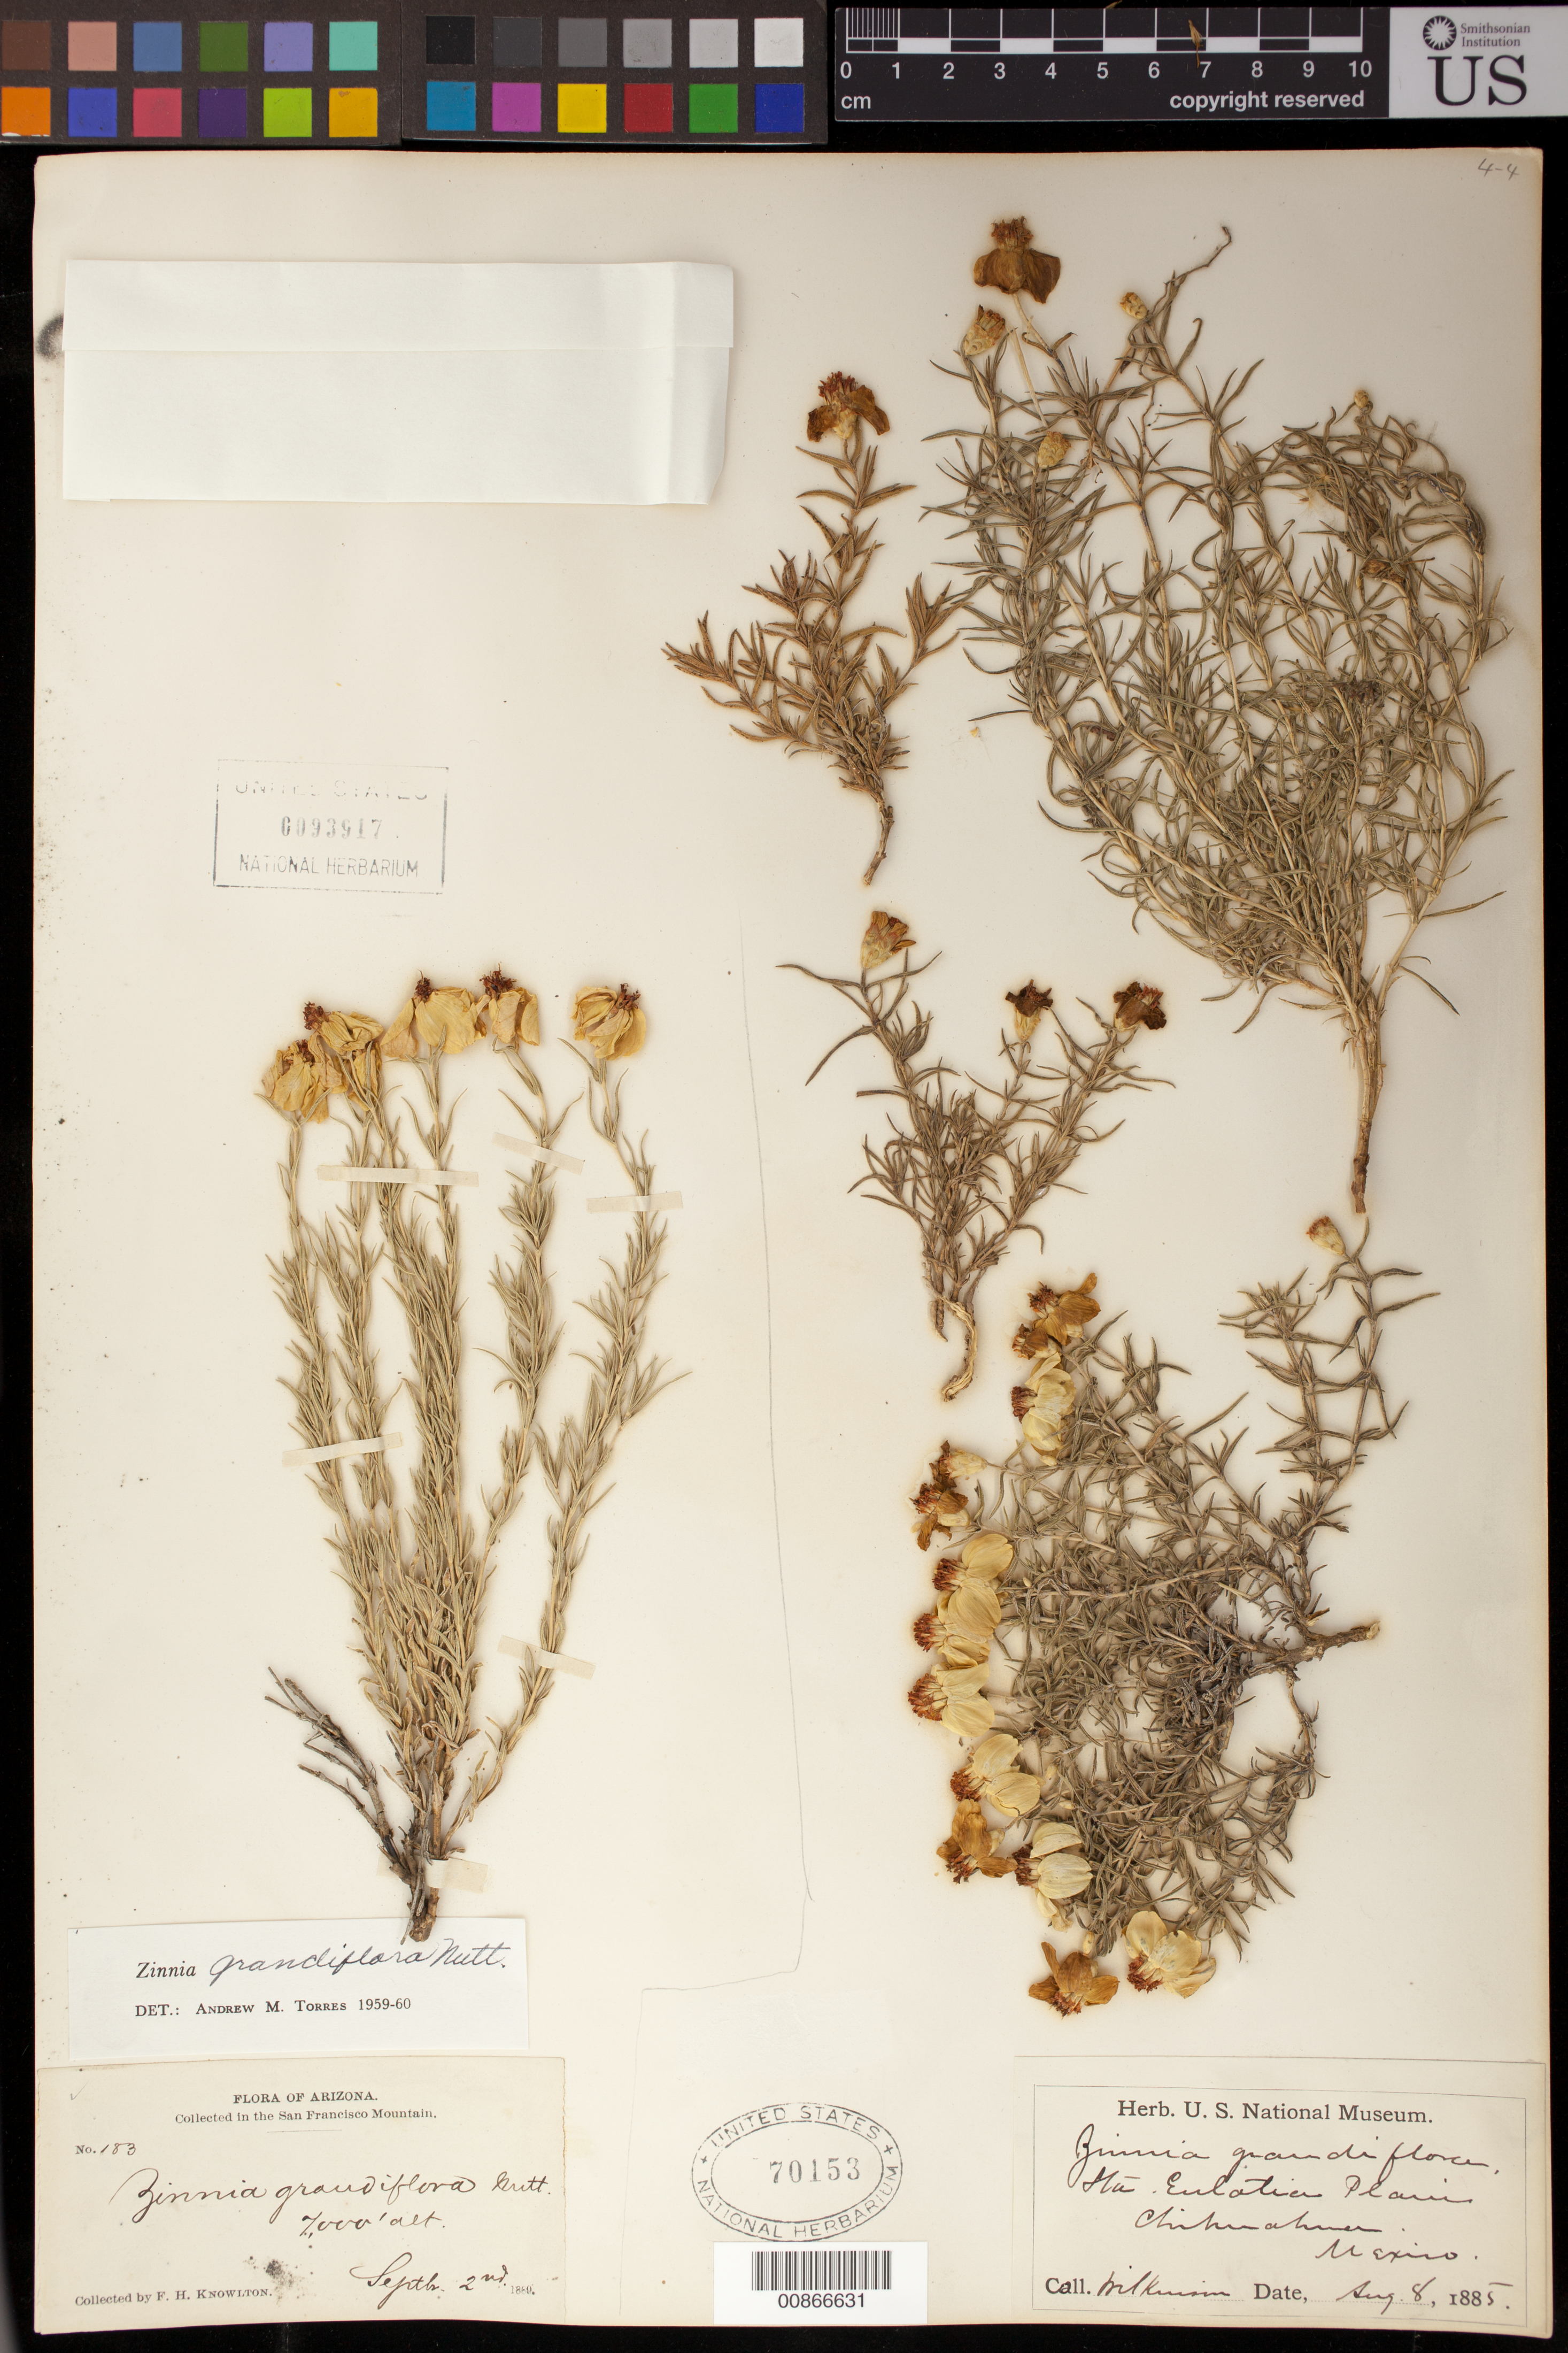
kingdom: Plantae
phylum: Tracheophyta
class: Magnoliopsida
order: Asterales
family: Asteraceae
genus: Zinnia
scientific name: Zinnia grandiflora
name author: Nutt.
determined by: Torres, A. M.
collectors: F. H. Knowlton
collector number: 183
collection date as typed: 02 Sep 1889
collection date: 1889-09-02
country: United States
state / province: Arizona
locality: San Francisco Mountain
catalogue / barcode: US 93917